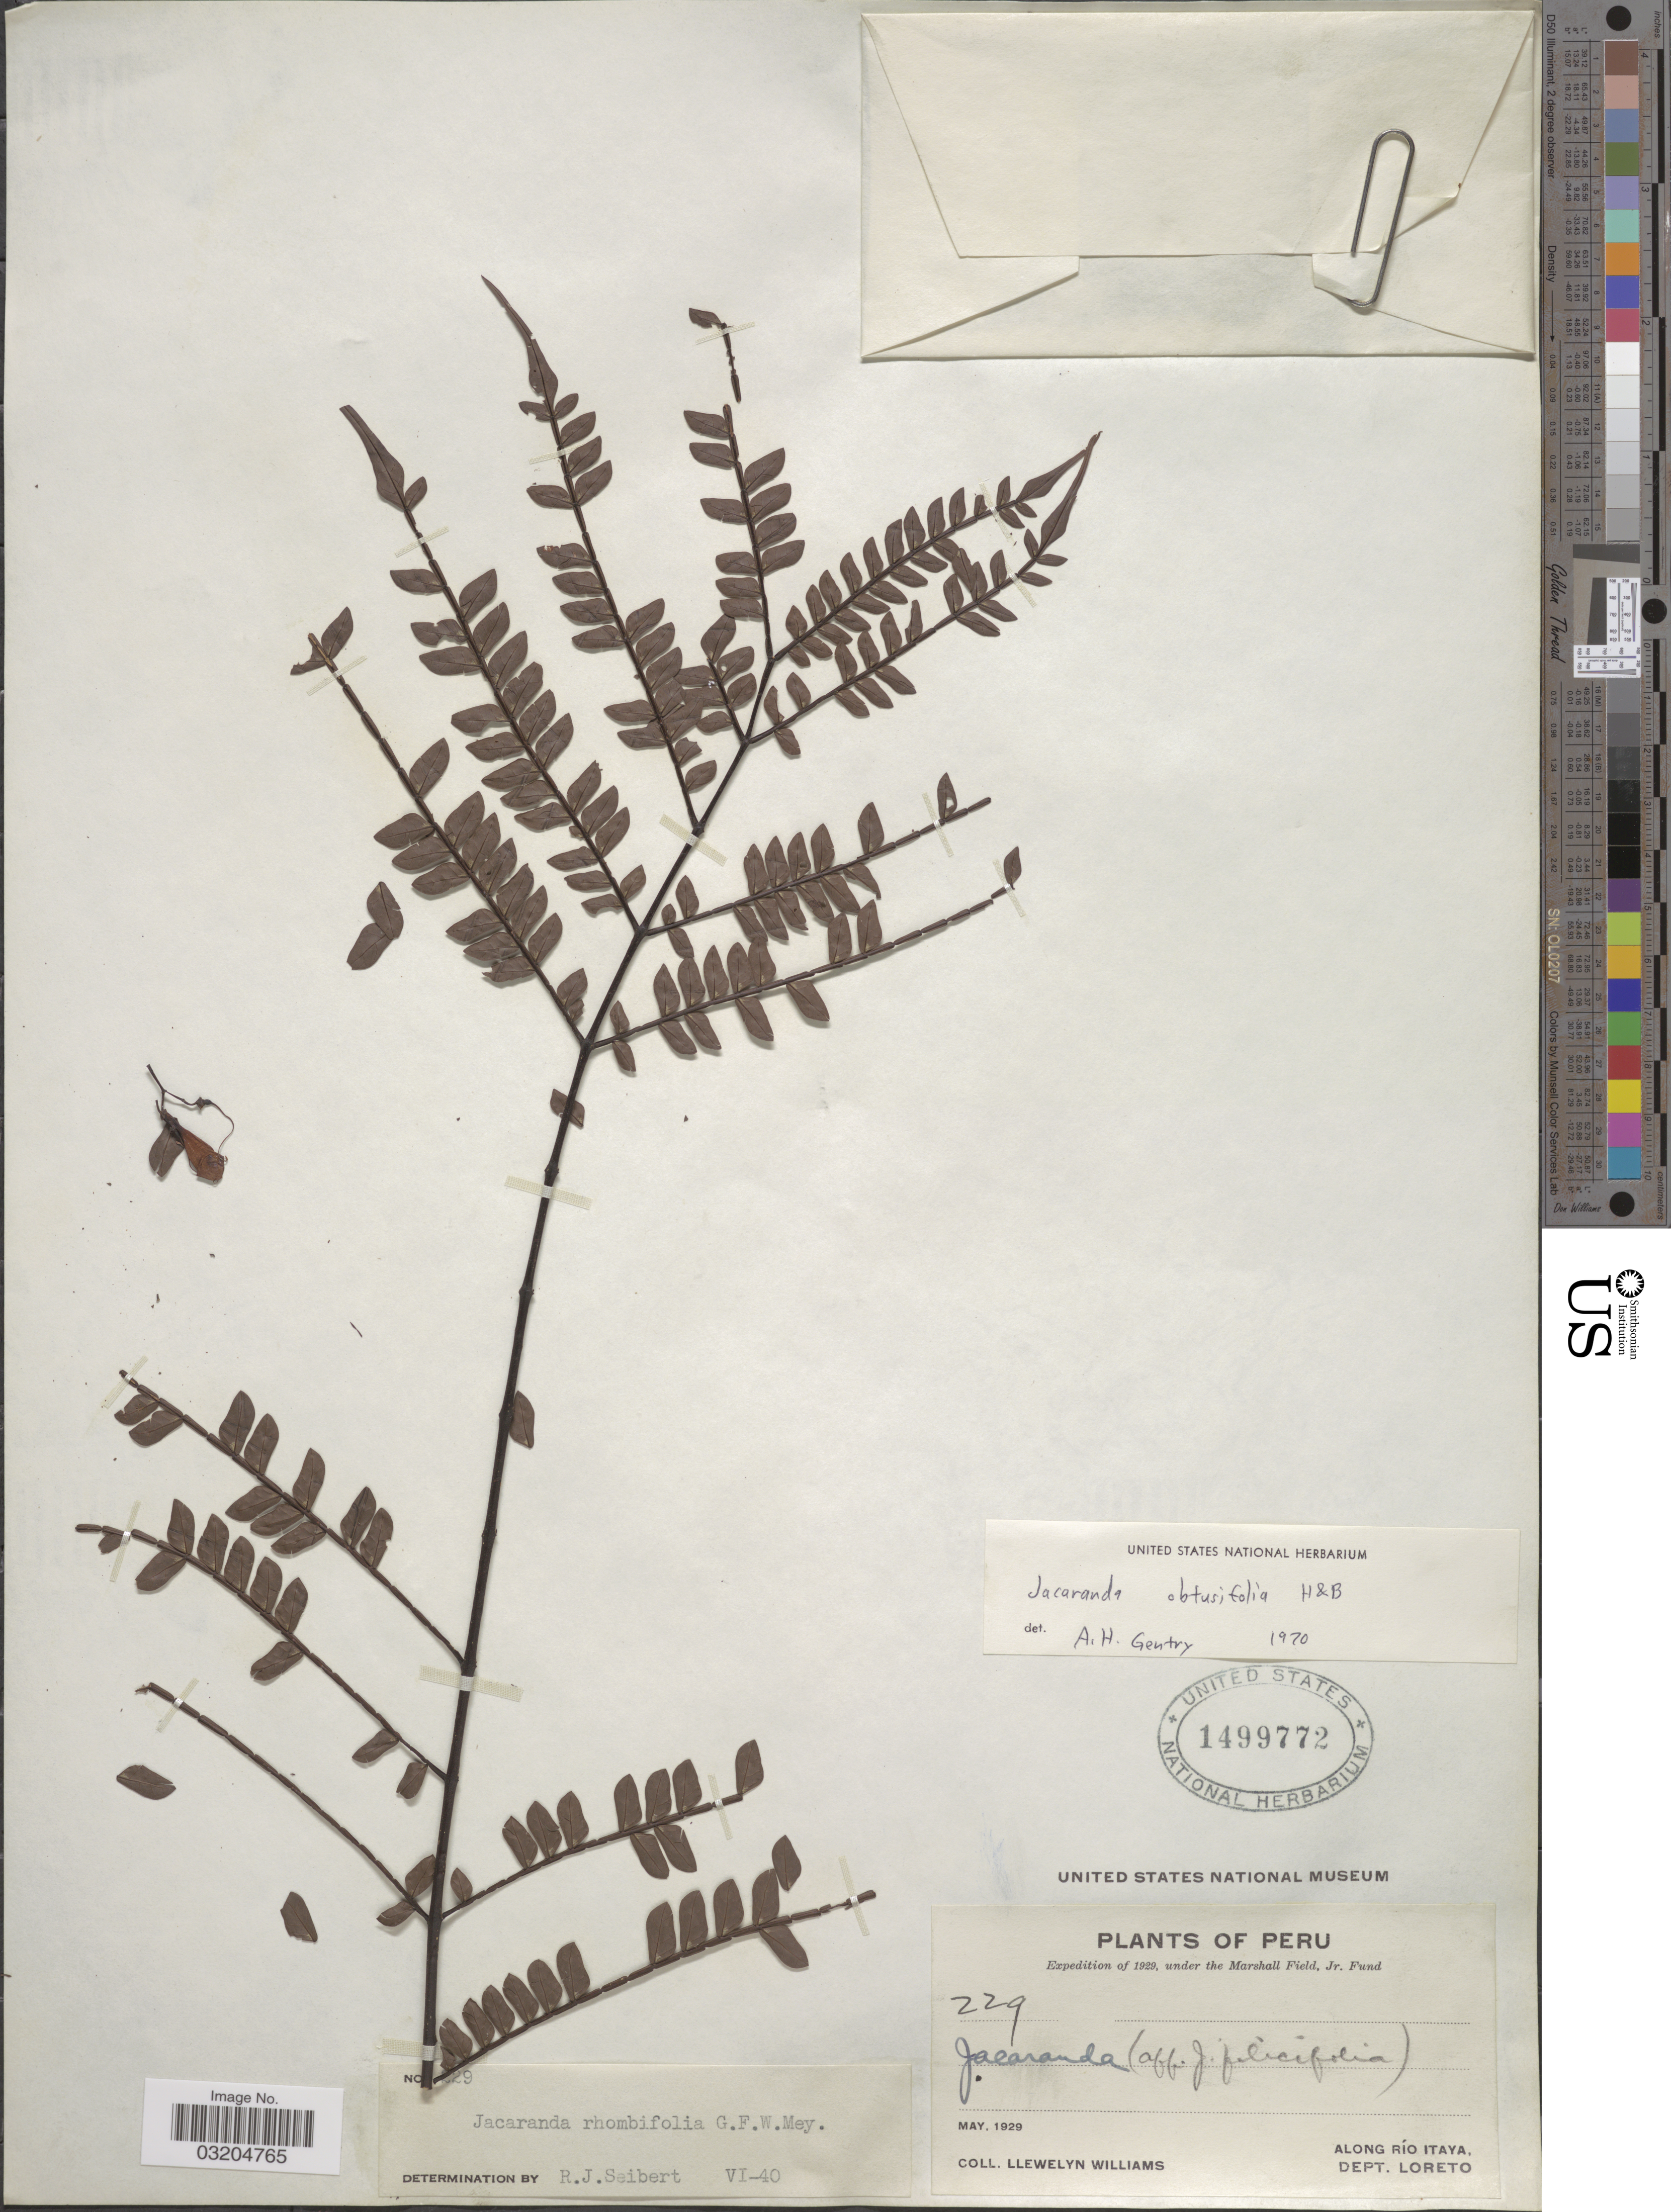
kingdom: Plantae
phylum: Tracheophyta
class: Magnoliopsida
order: Lamiales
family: Bignoniaceae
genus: Jacaranda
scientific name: Jacaranda obtusifolia subsp. rhombifolia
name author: (G. Mey.) A.H. Gentry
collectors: Ll. Williams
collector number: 229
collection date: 1929-05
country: Peru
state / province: Loreto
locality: Along Río Itaya, Dept. Loreto.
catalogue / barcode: US 1499772